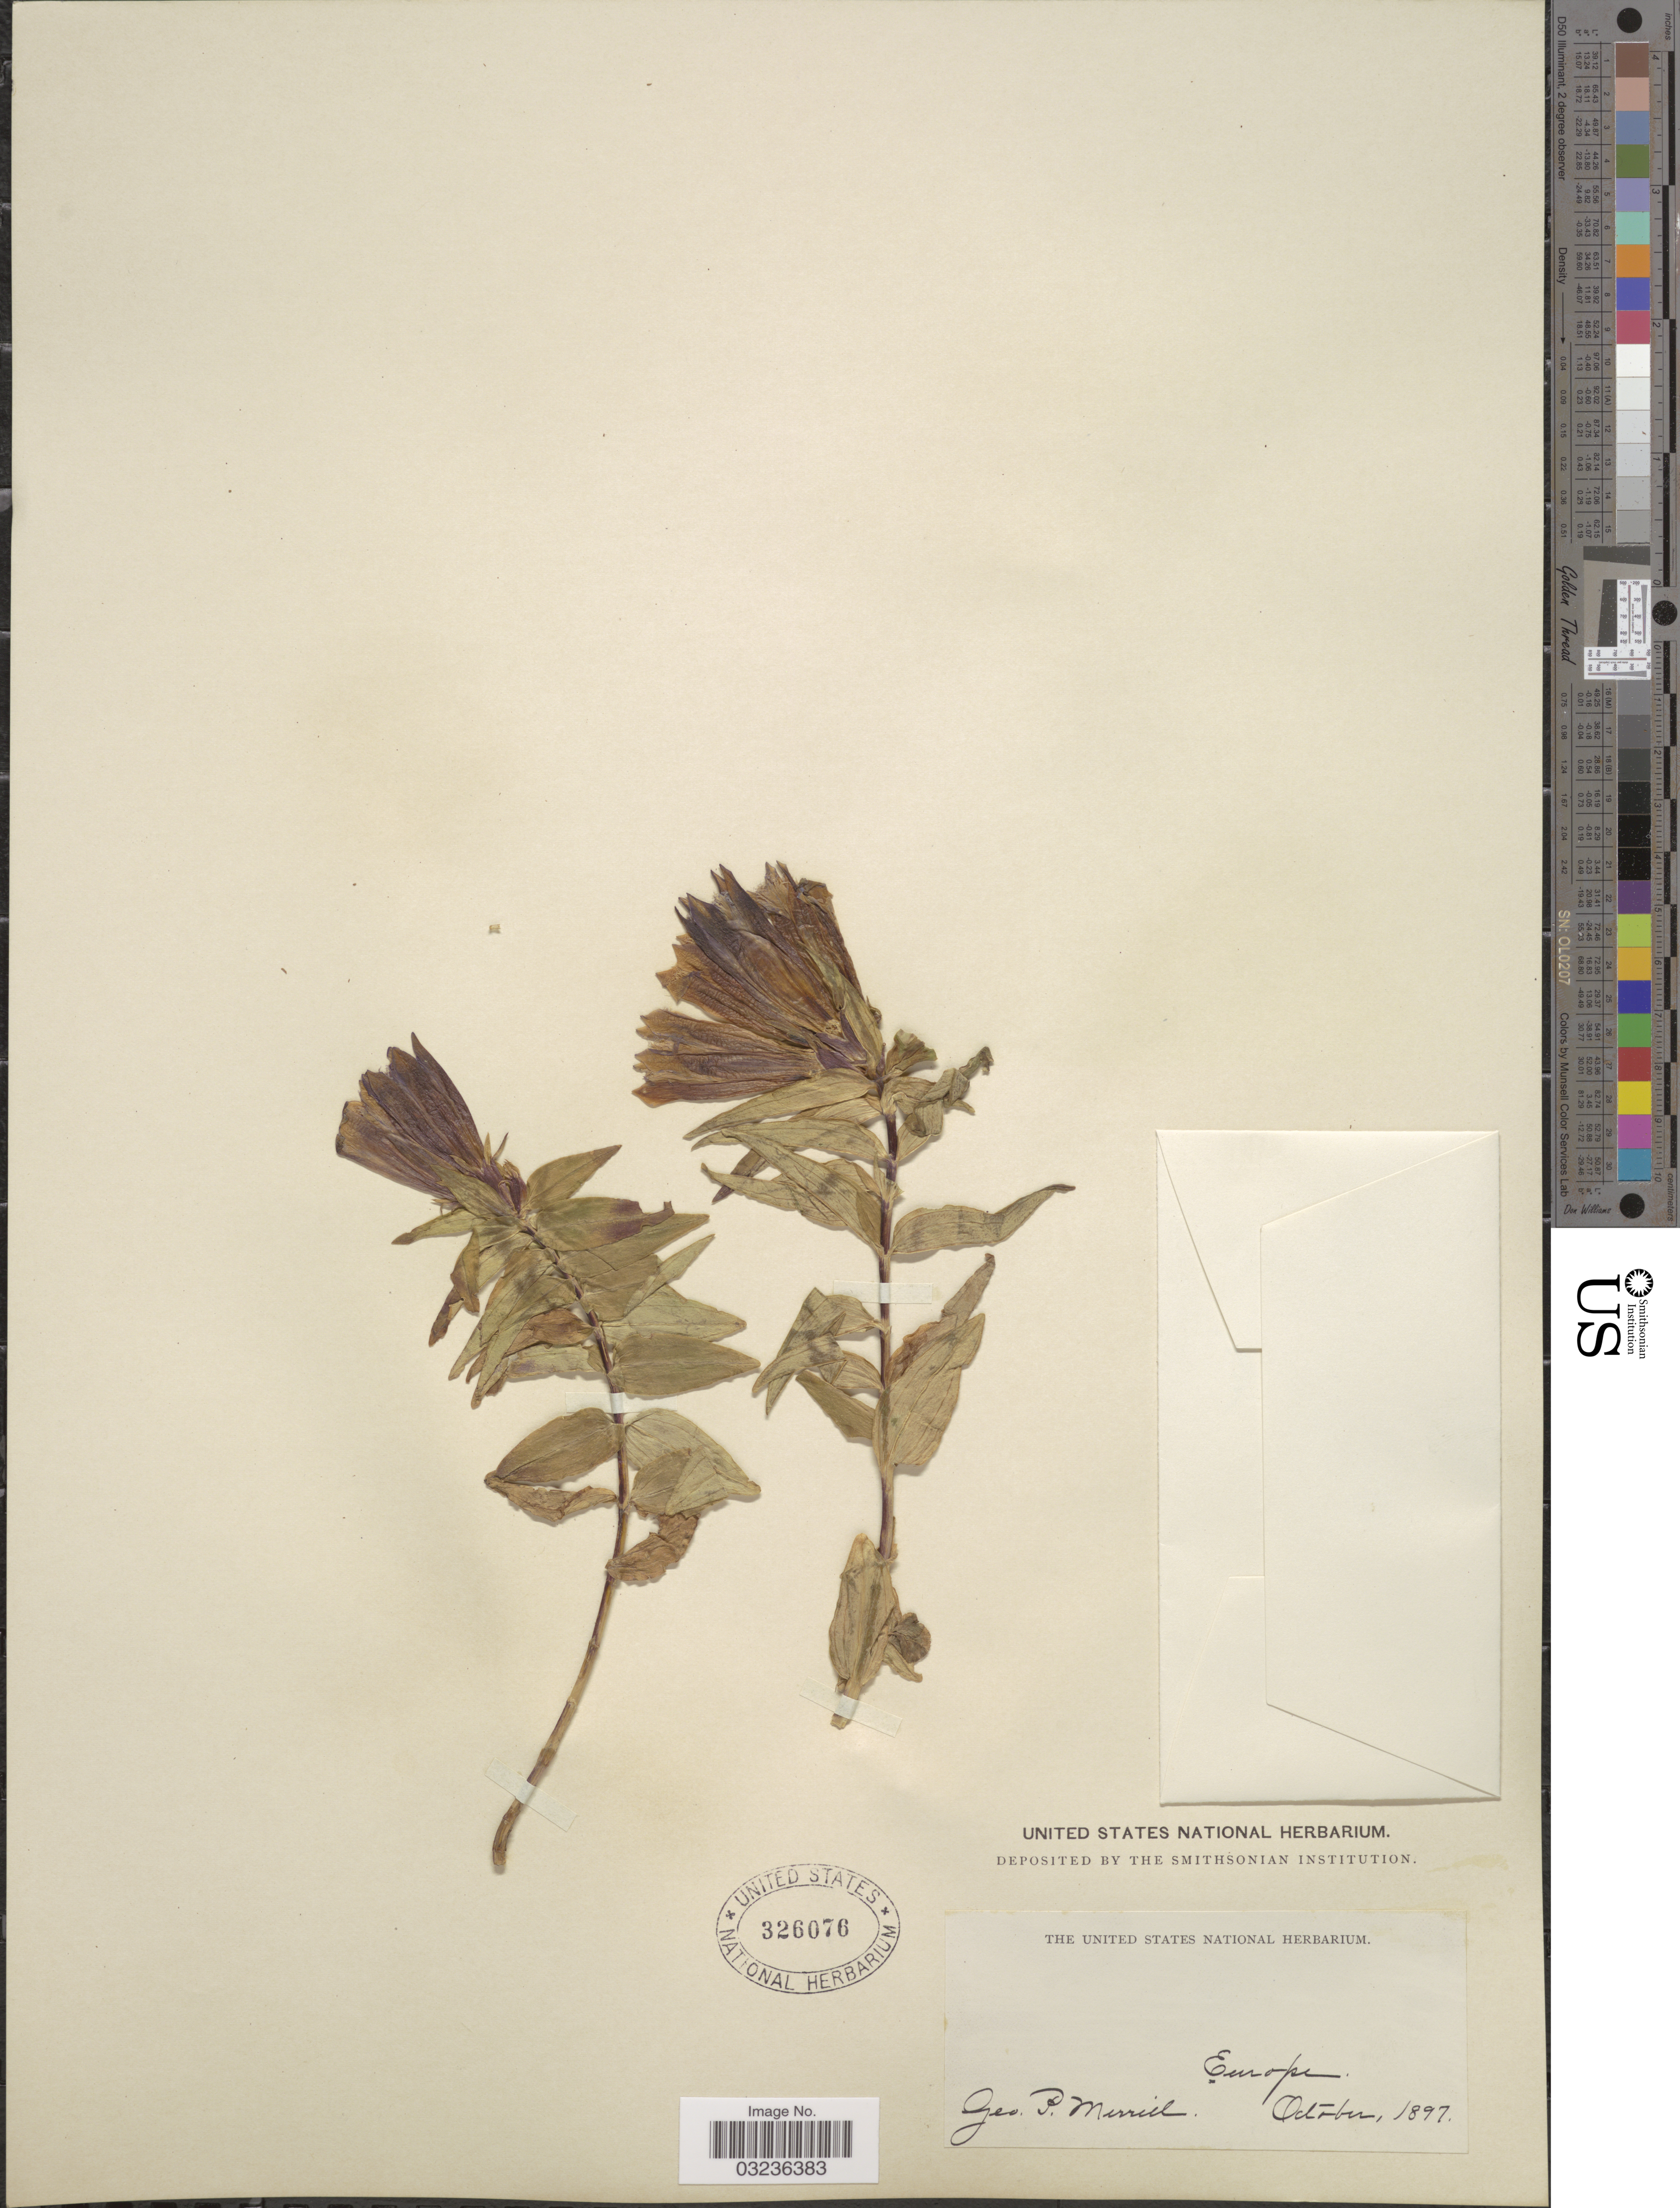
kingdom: Plantae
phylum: Tracheophyta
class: Magnoliopsida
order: Gentianales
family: Gentianaceae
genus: Gentiana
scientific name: Gentiana sp.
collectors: G. P. Merrill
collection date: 1897-10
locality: Europe.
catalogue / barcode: US 326076